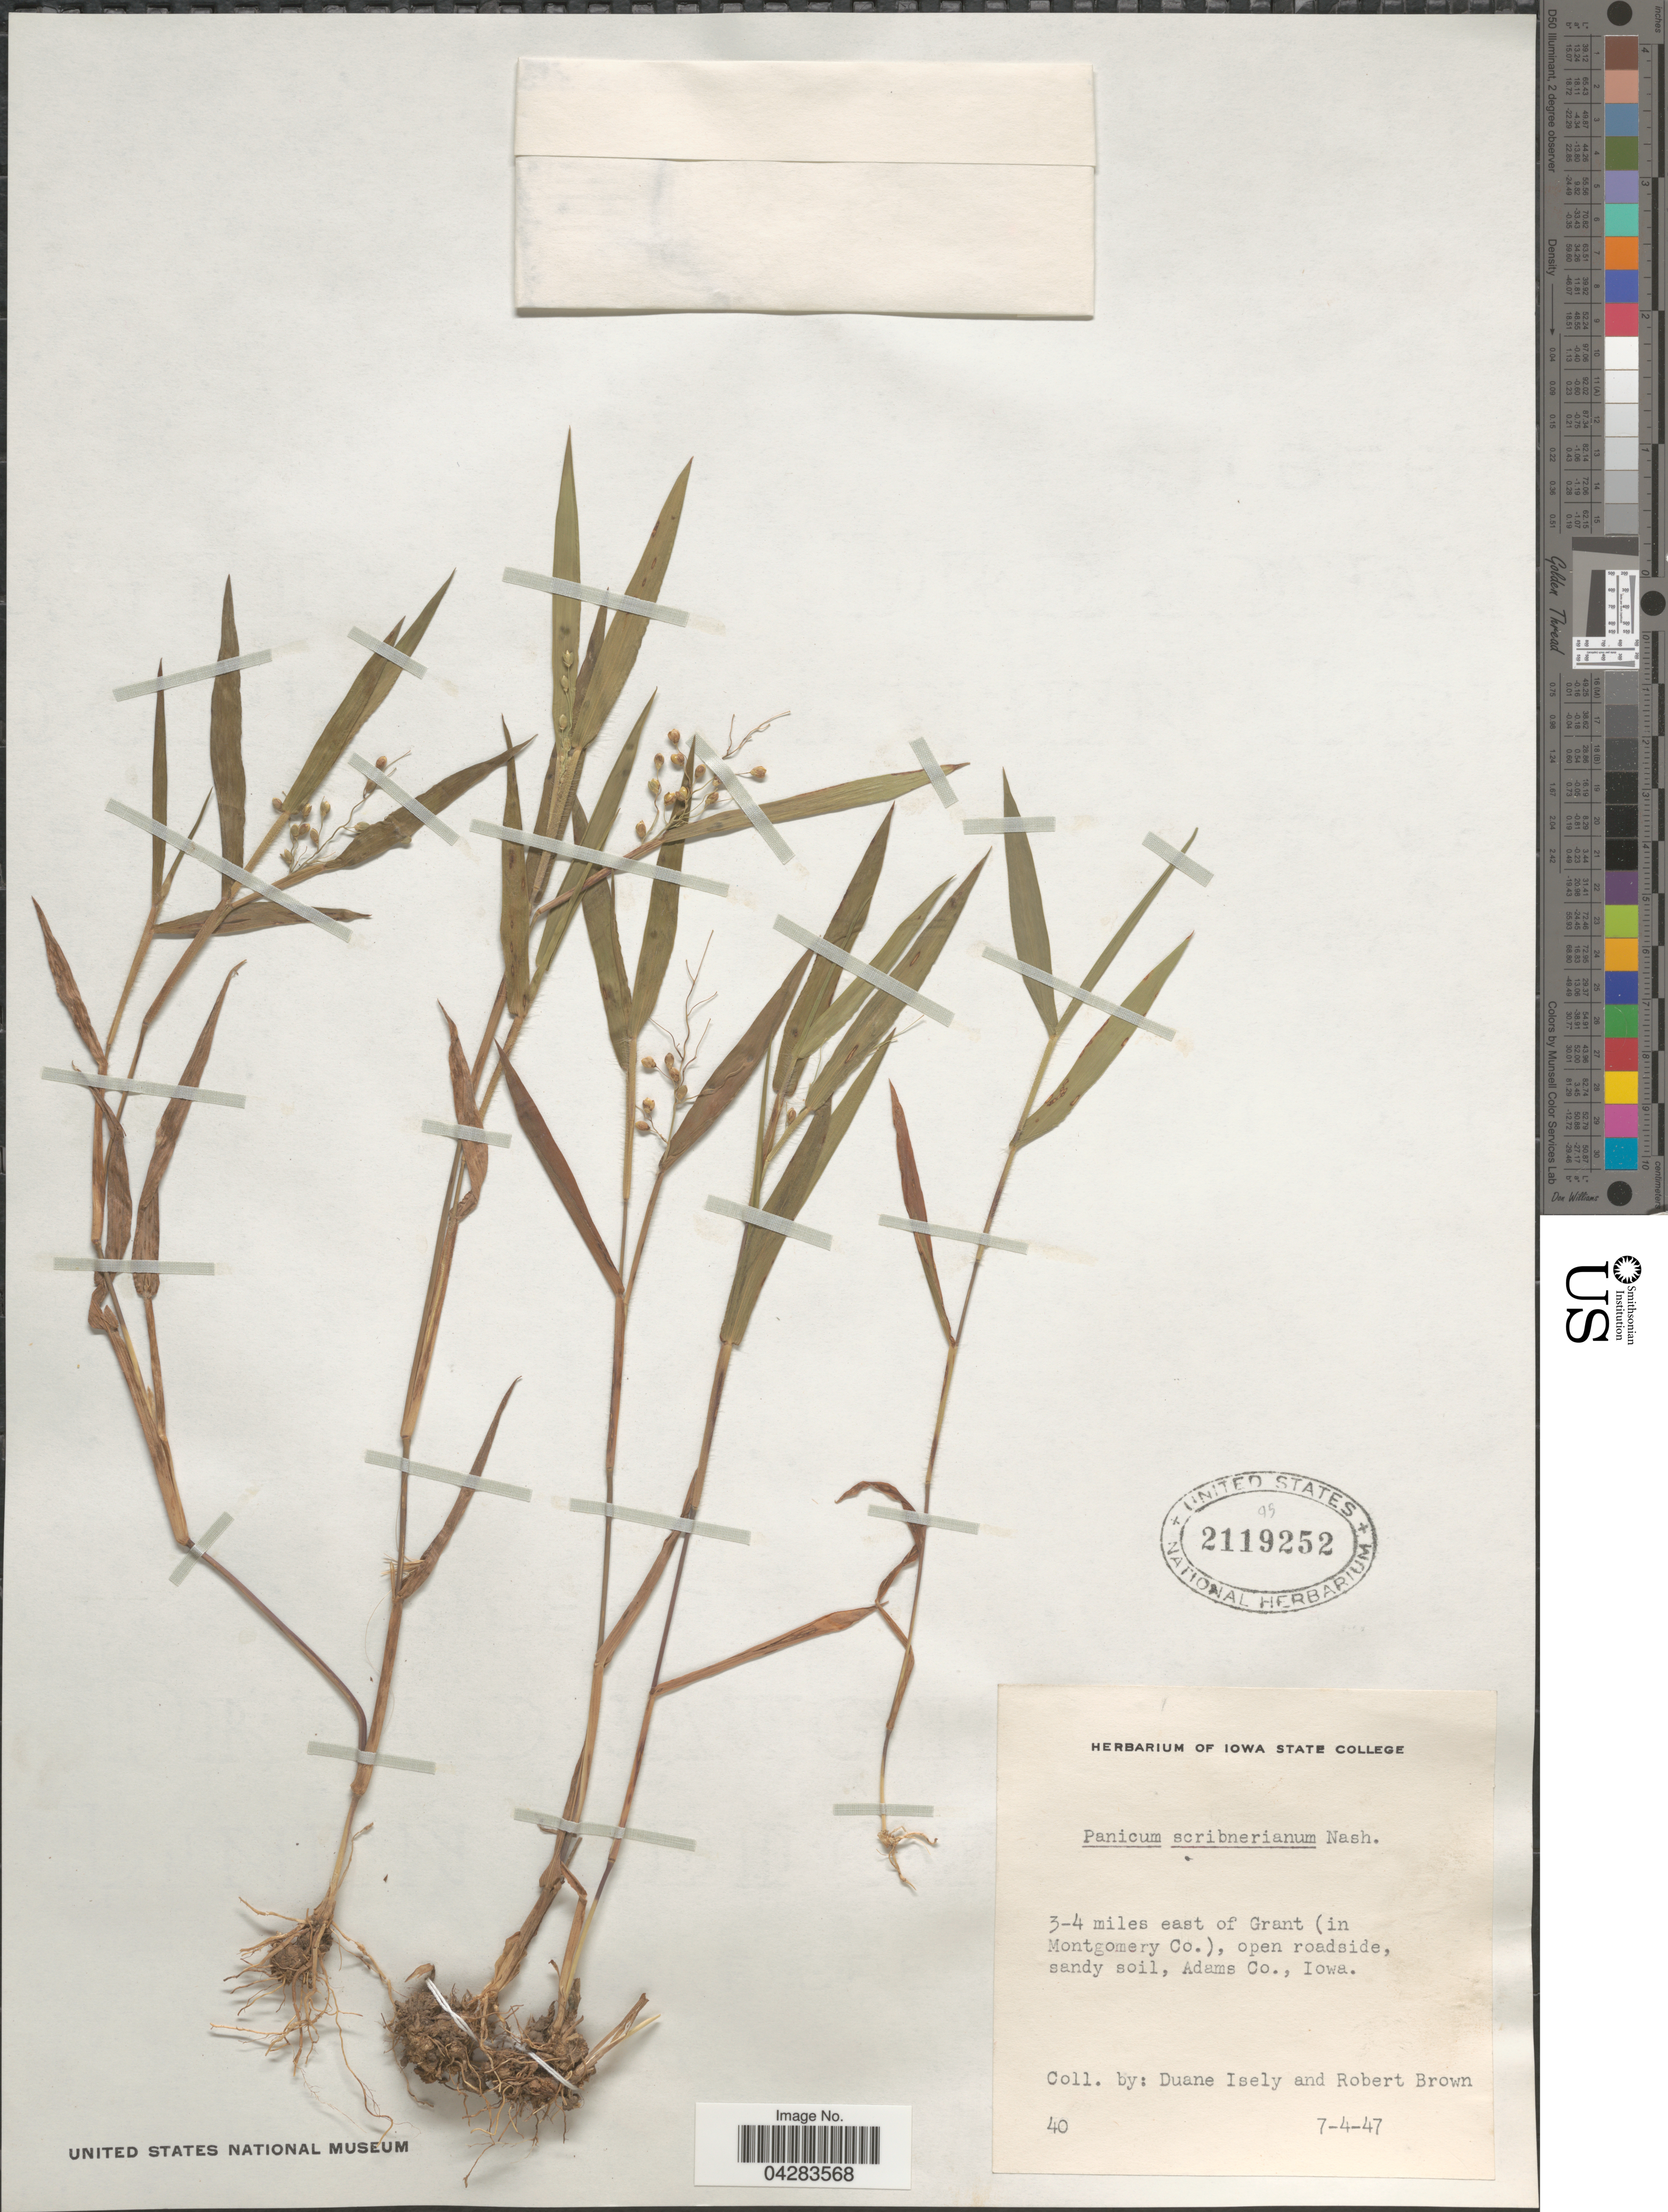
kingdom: Plantae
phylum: Tracheophyta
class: Liliopsida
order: Poales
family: Poaceae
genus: Dichanthelium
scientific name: Dichanthelium oligosanthes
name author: (Schult.) Gould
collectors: D. Isely & W. T. Aiton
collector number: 40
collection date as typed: Transcribed d/m/y: 4/7/47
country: United States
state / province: Iowa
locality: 3-4 miles east of Grant (in Montgomery Co.), Adams Co.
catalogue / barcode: US 2119252